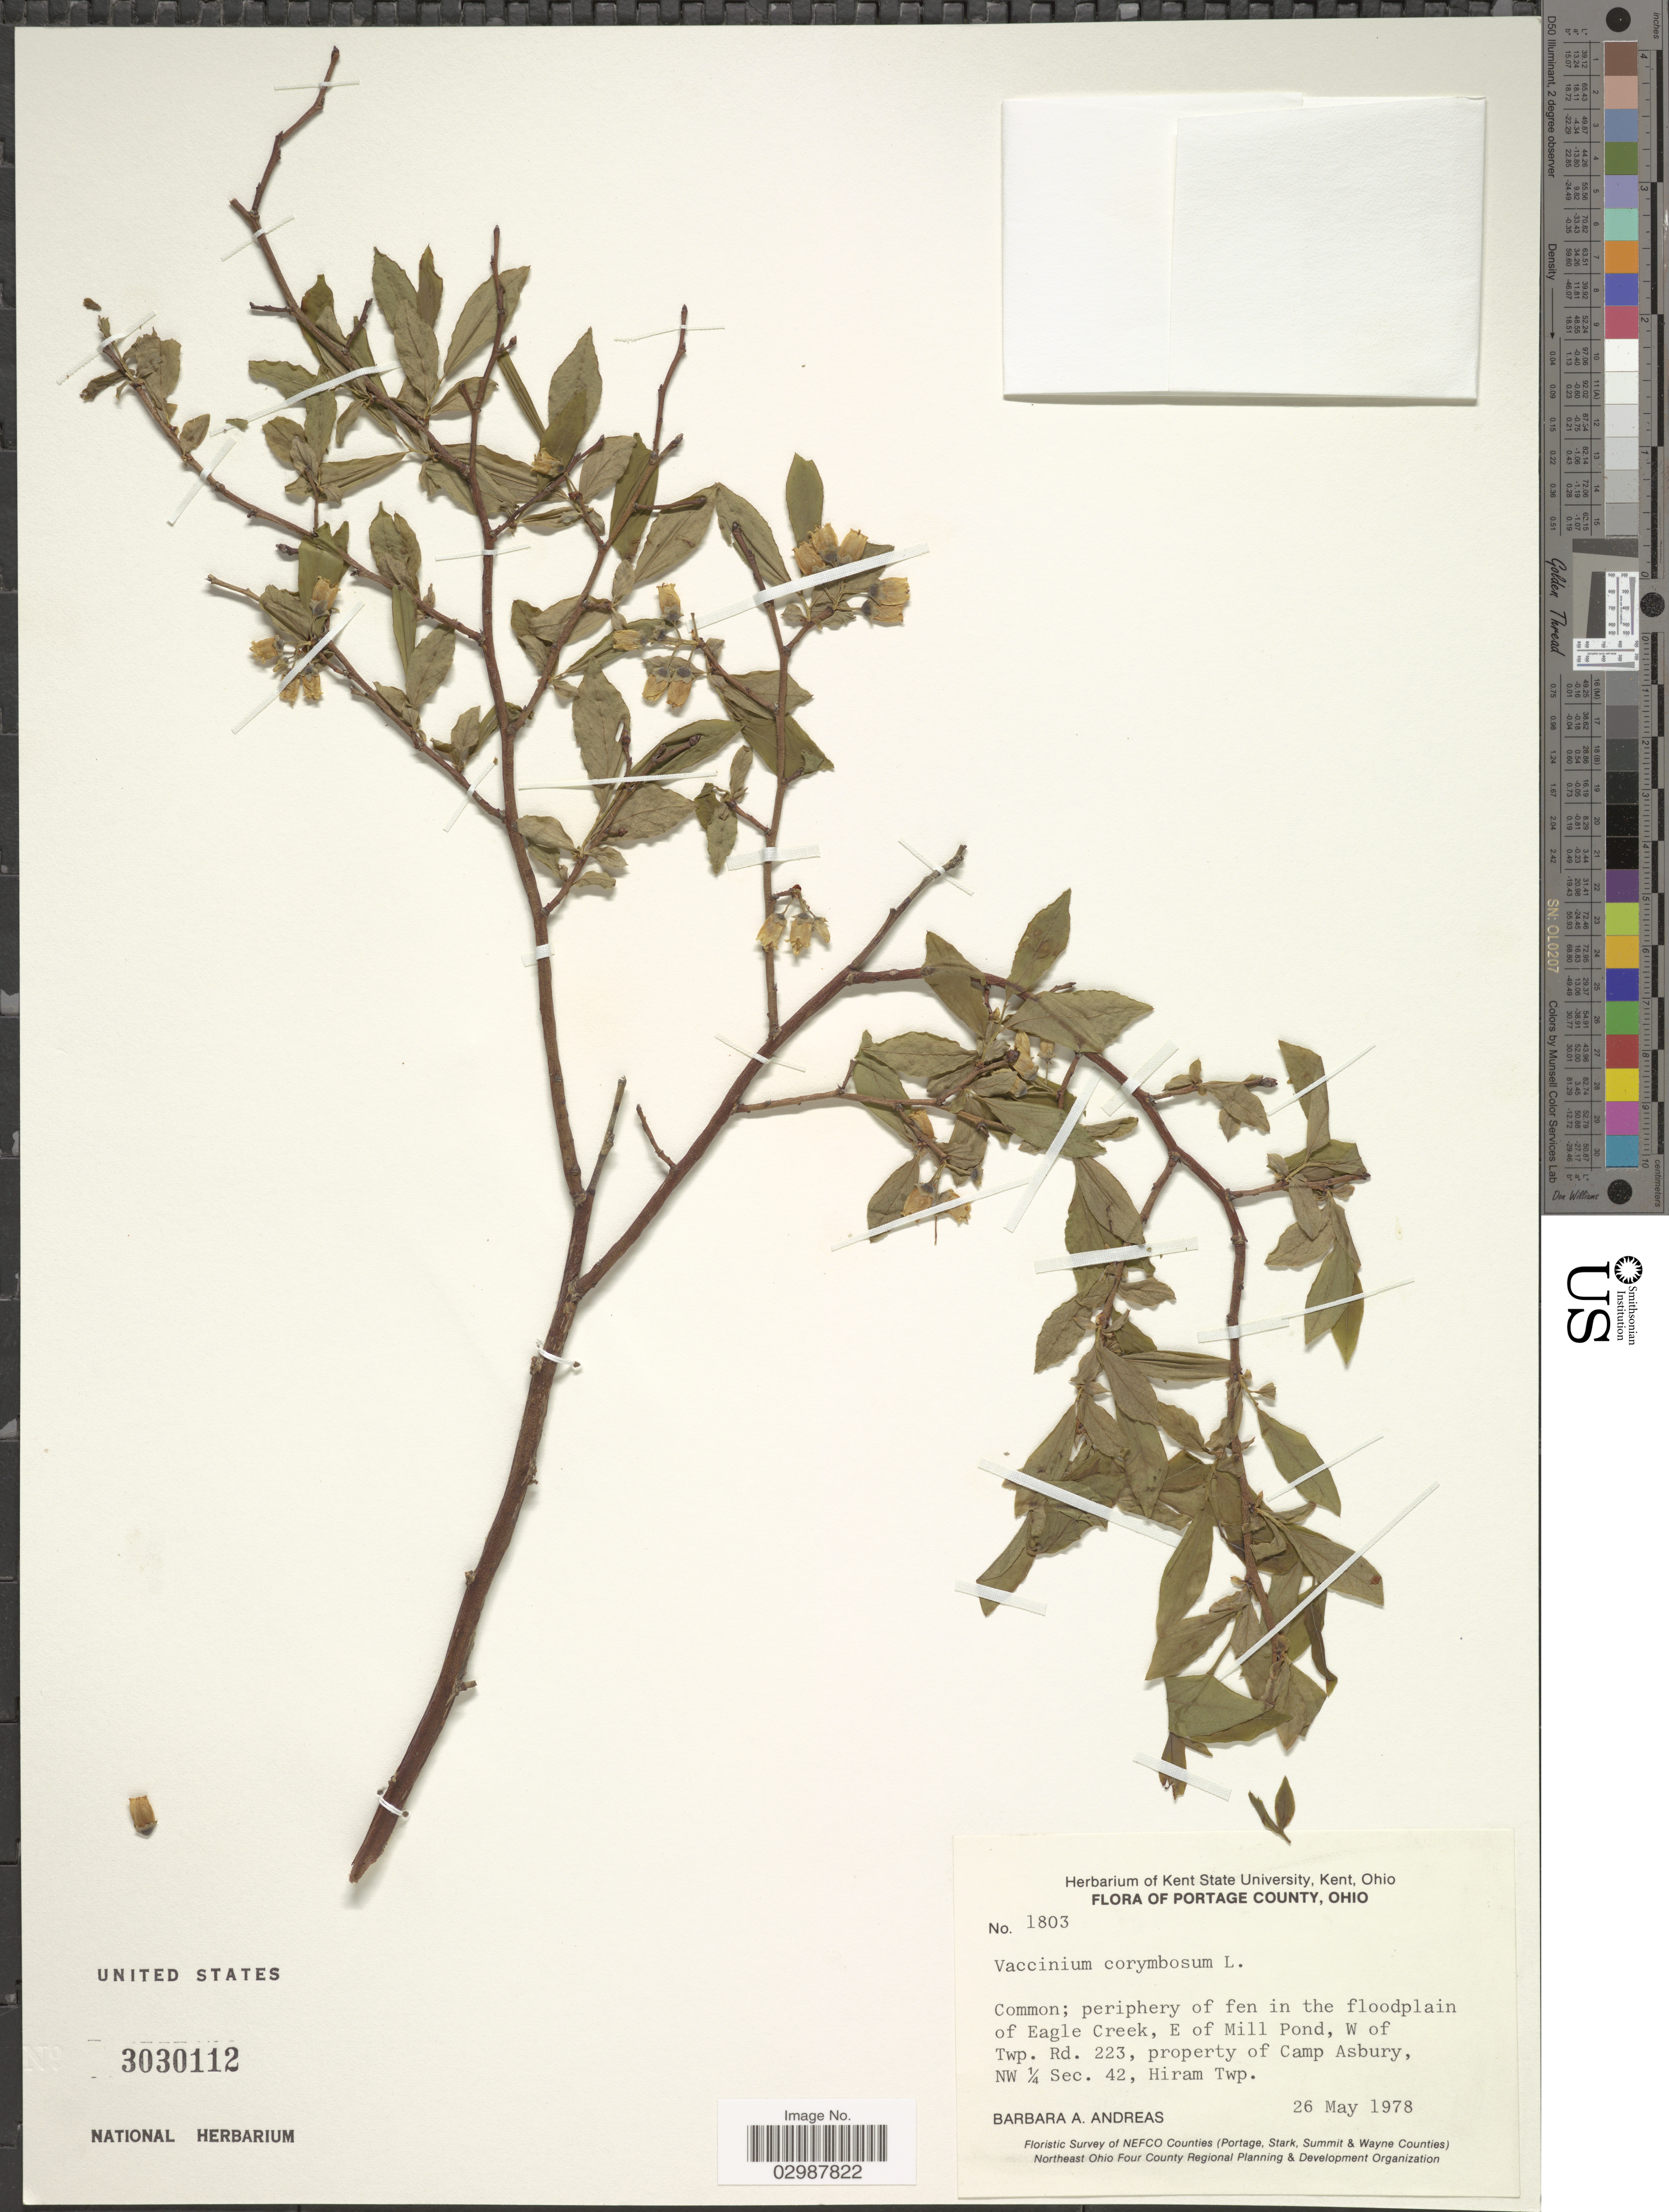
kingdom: Plantae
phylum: Tracheophyta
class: Magnoliopsida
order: Ericales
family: Ericaceae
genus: Vaccinium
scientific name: Vaccinium corymbosum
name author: L.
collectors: B. A. Andreas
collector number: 1803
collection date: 1978-05-26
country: United States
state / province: Ohio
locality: Portage County. periphery of fen in the floodplain of Eagle Creek, E of Mill Pond , W of Twp. Rd. 223, property of Camp Asbury, NW ¼ Sec. 42, Hiram Twp.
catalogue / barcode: US 3030112